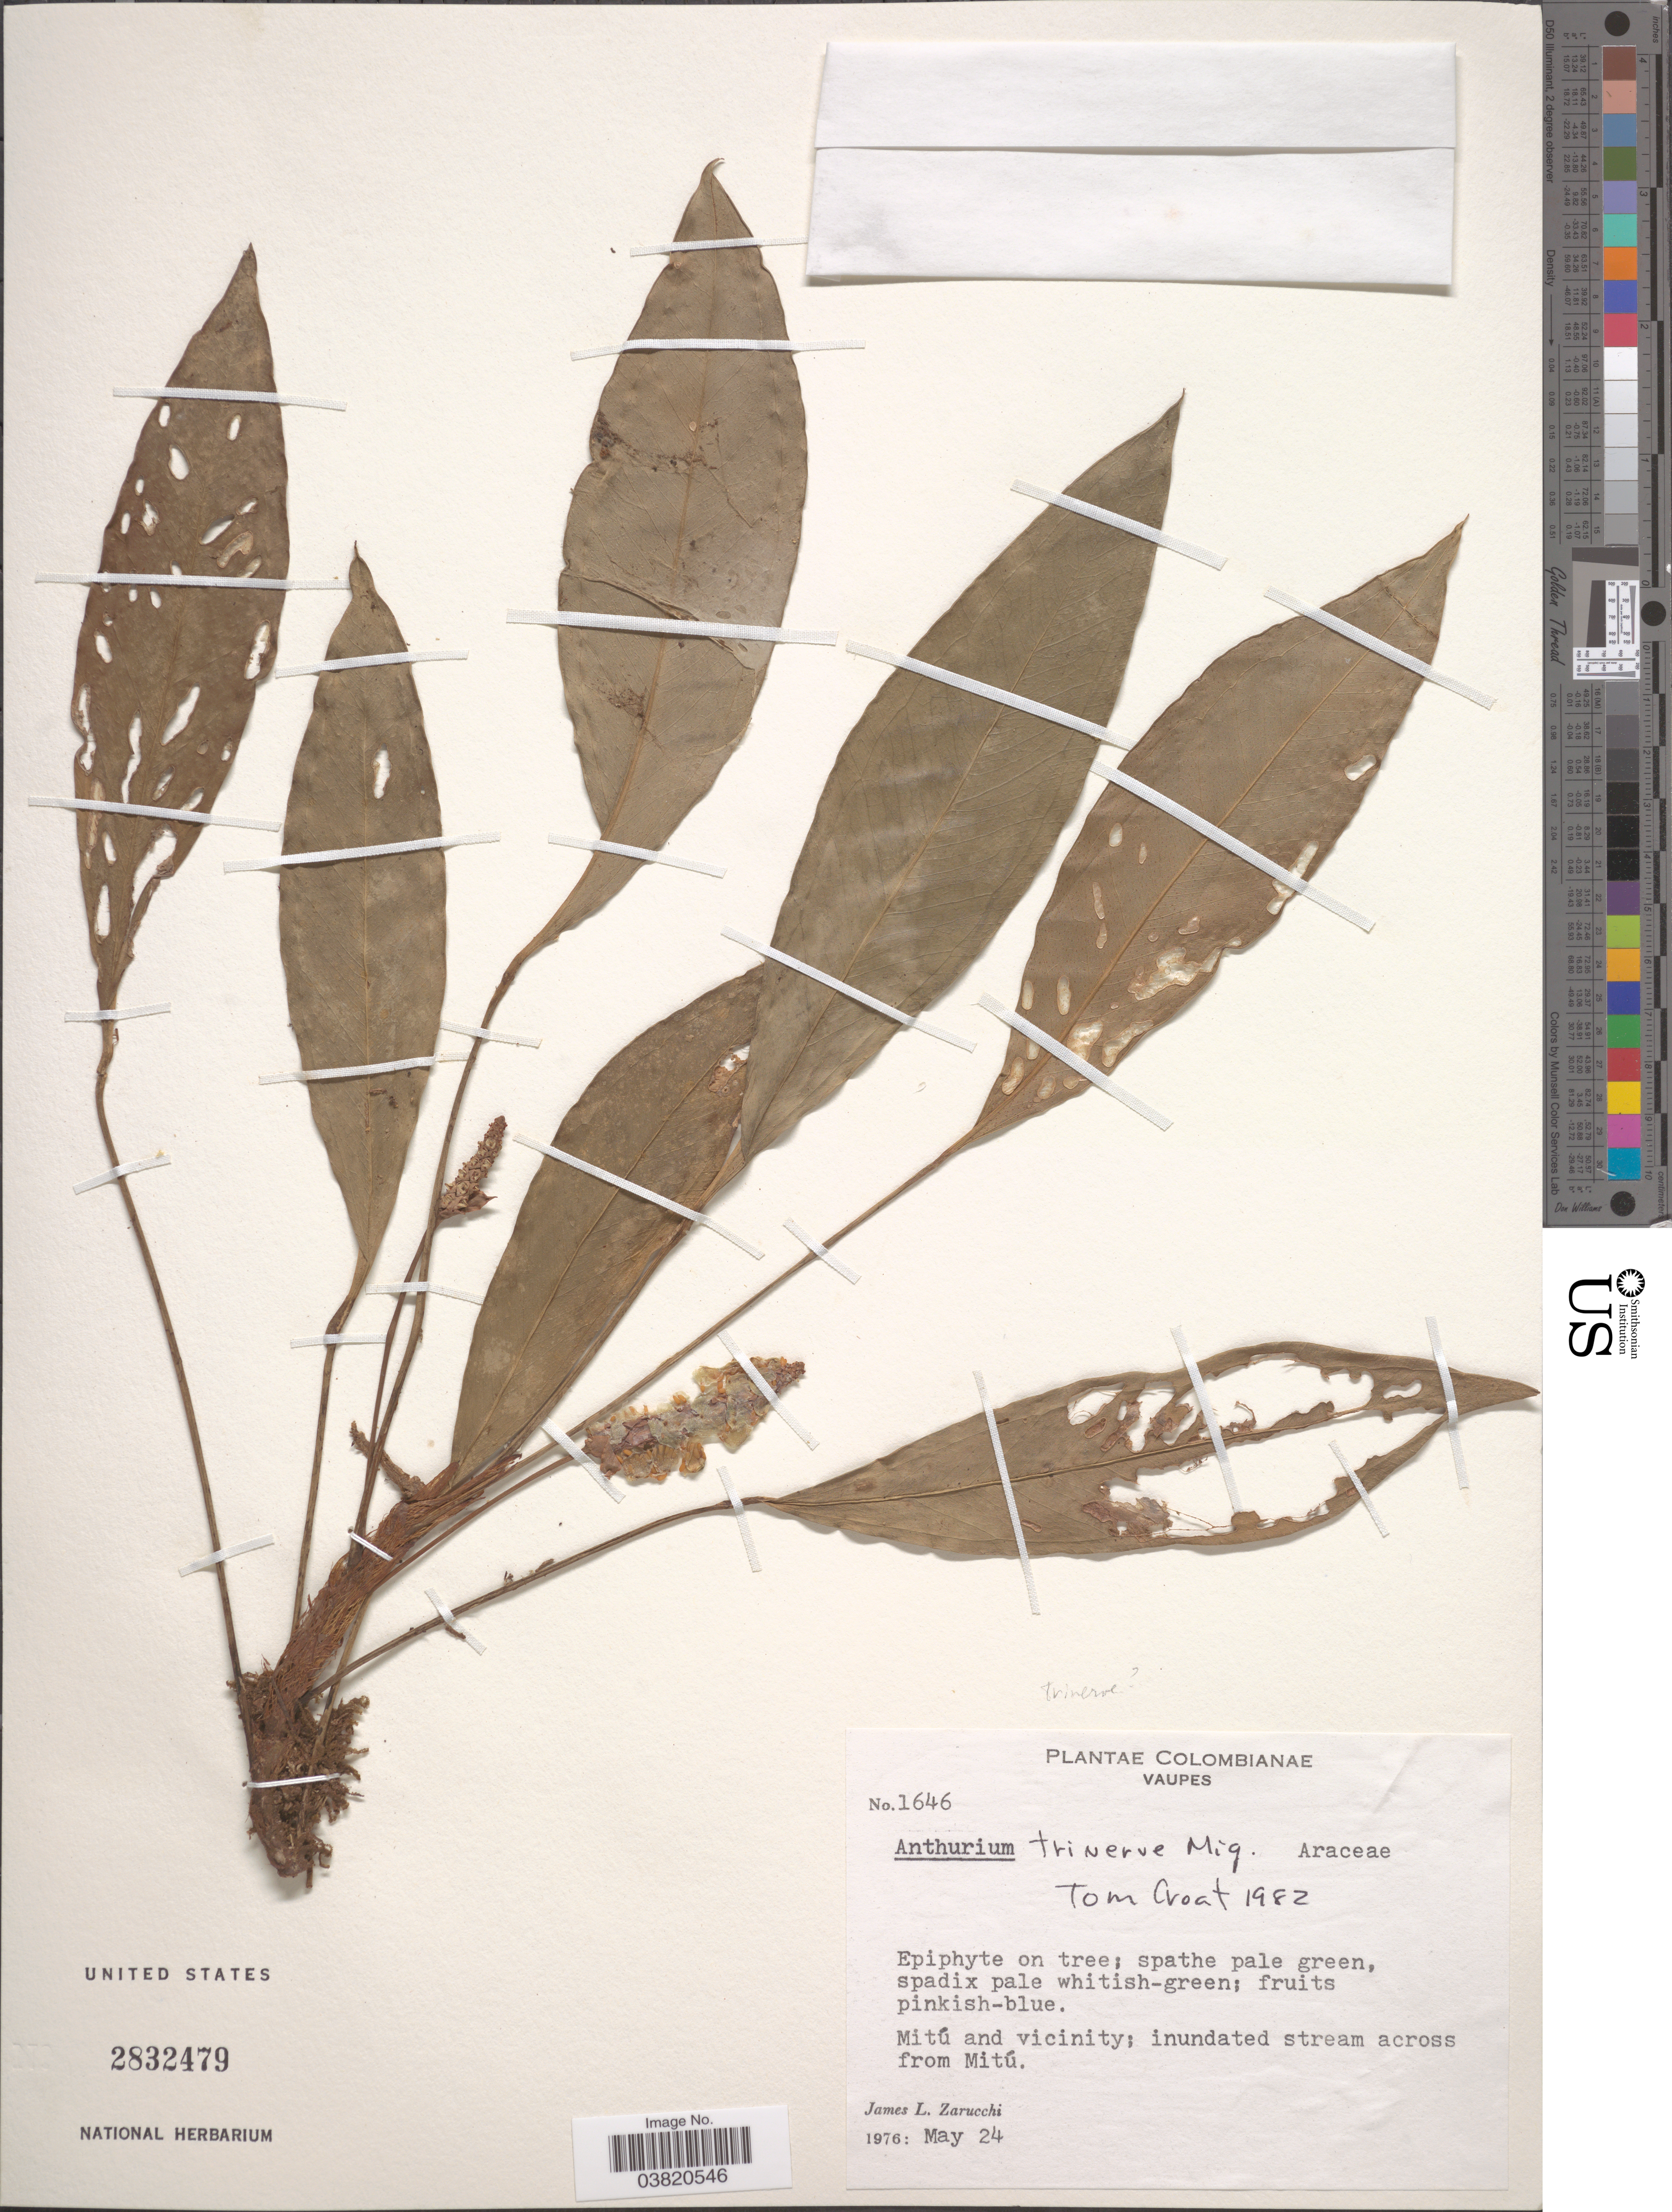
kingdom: Plantae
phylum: Tracheophyta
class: Liliopsida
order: Alismatales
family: Araceae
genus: Anthurium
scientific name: Anthurium trinerve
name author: Miq.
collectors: J. L. Zarucchi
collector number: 1646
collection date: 1976-05-24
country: Colombia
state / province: Vaupés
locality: Mitú and vicinity; inundated stream across from Mitú.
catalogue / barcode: US 2832479